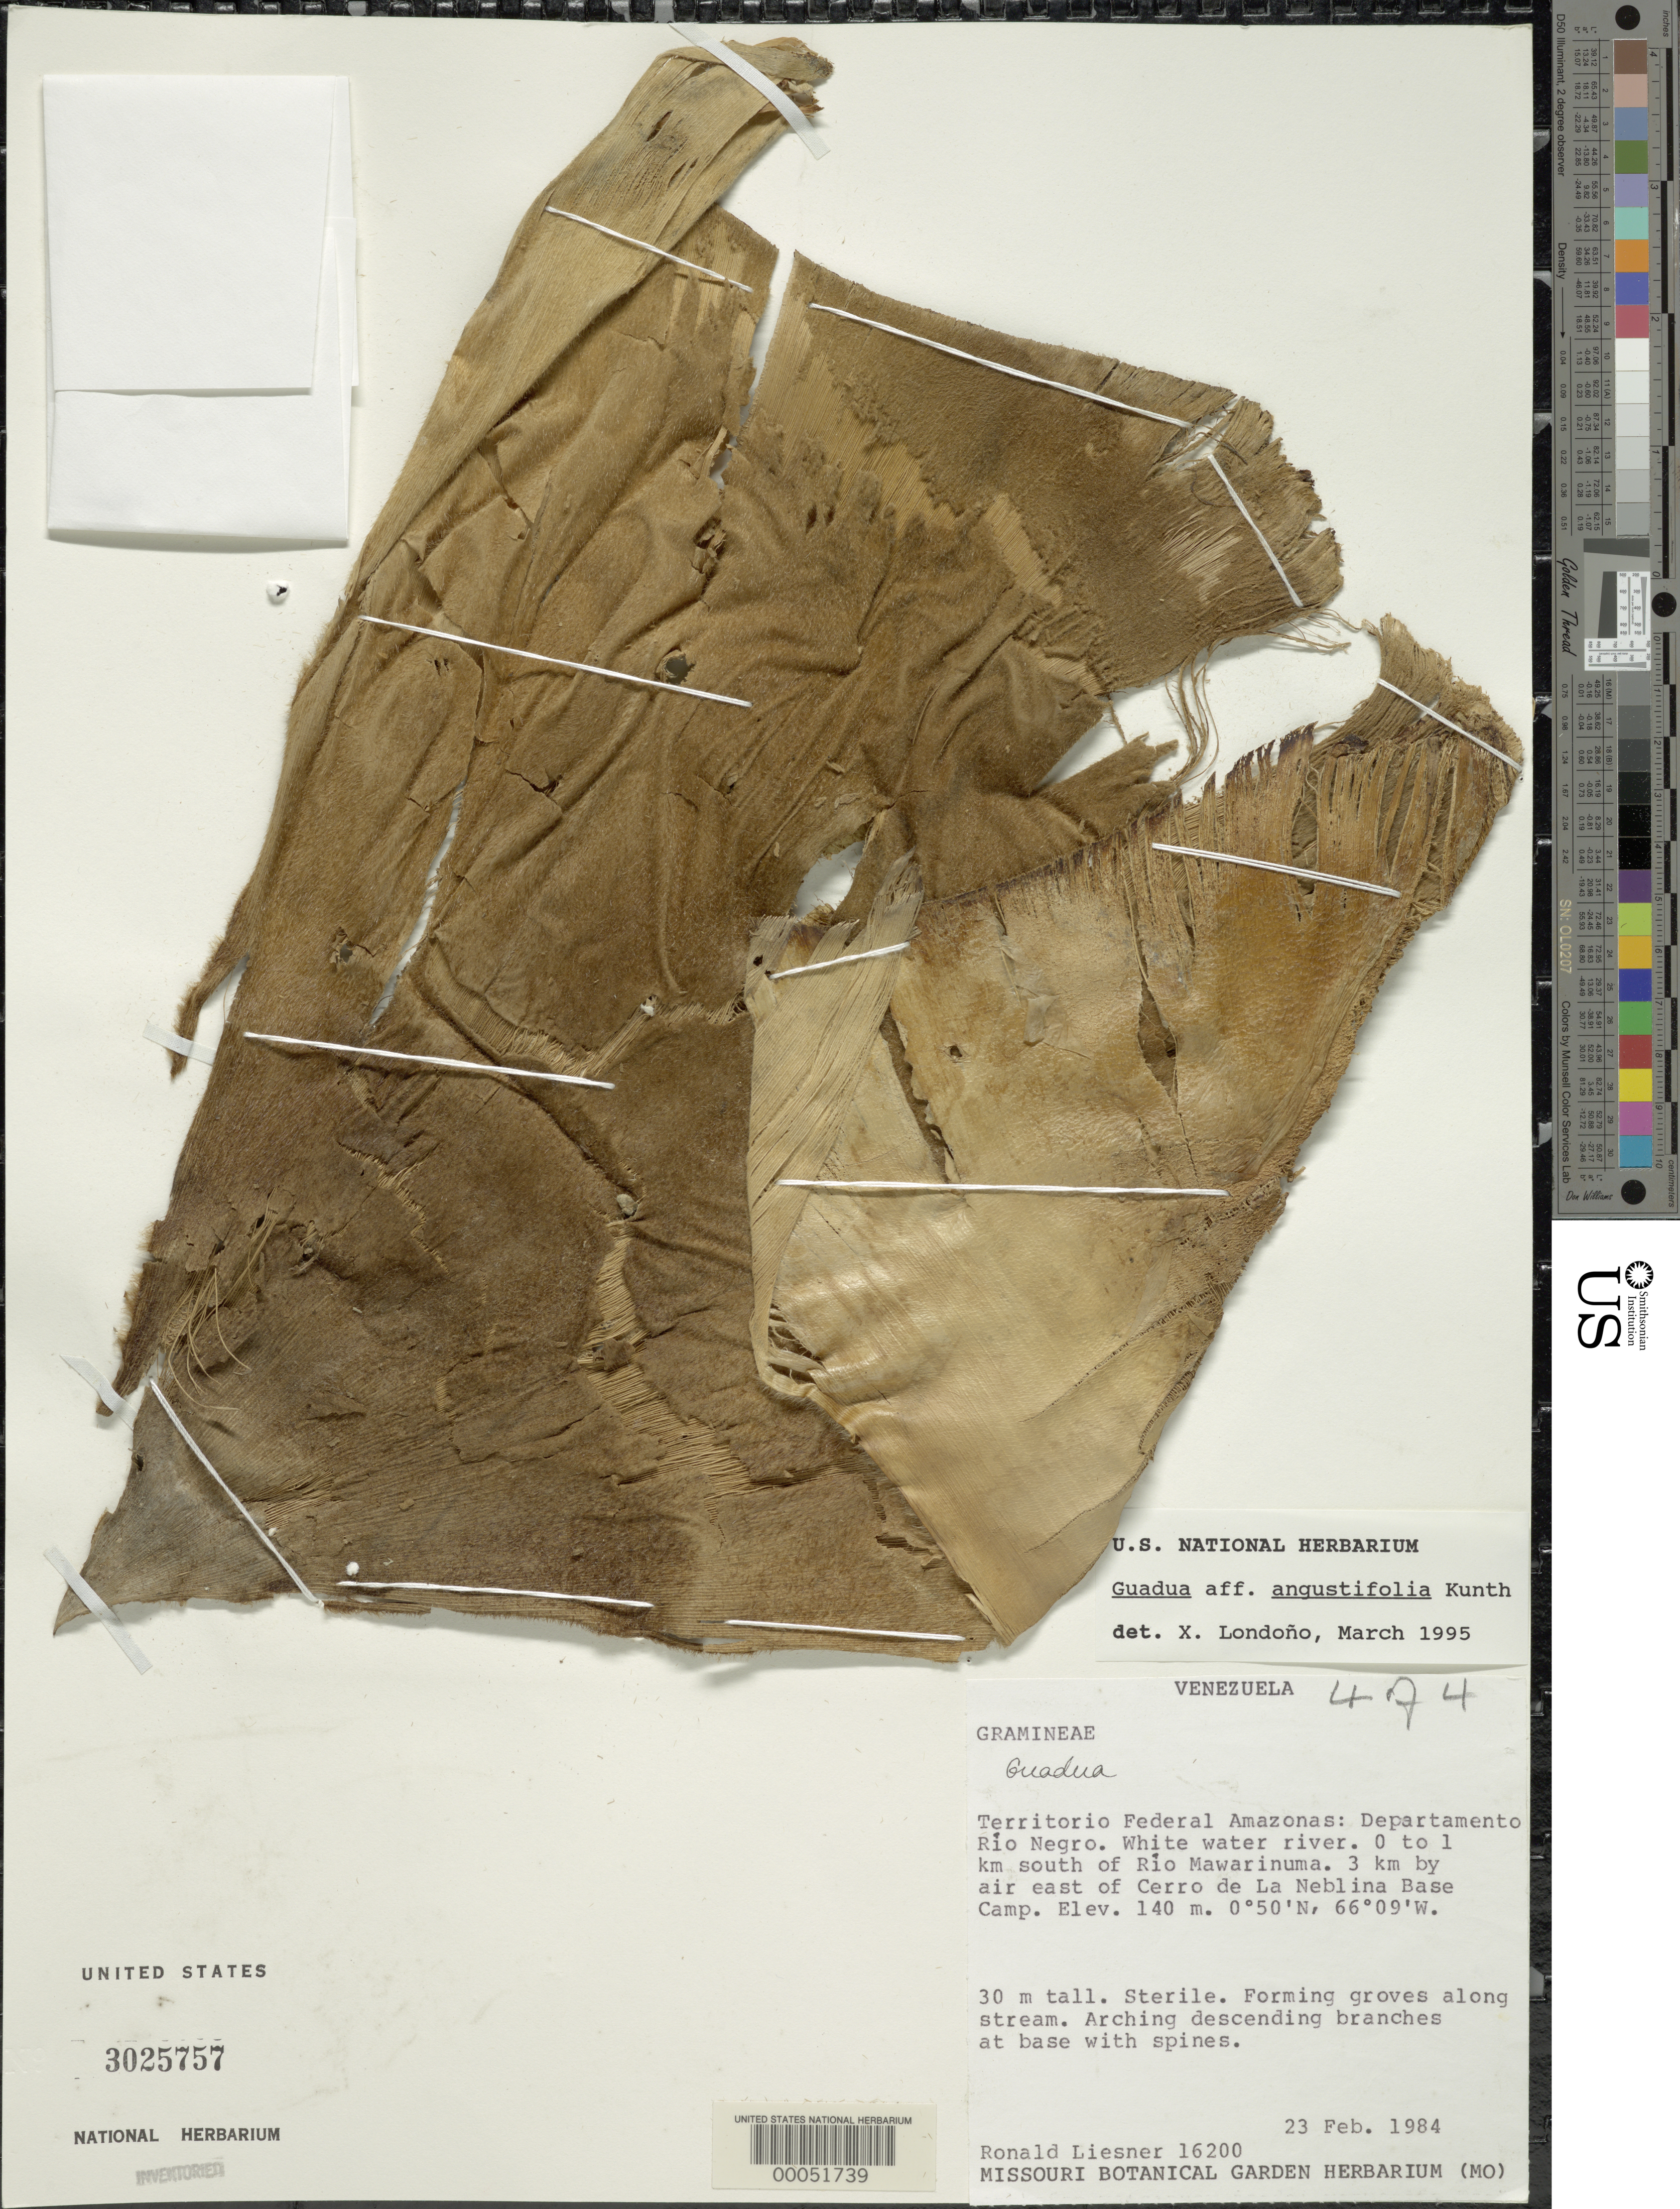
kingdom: Plantae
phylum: Tracheophyta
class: Liliopsida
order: Poales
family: Poaceae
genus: Guadua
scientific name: Guadua angustifolia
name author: Kunth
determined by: Londoño, X., (TULV), Jardin Botanico "Juan Maria Cespedes"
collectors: R. L. Liesner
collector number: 16200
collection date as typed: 23 Feb 1984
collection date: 1984-02-23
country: Venezuela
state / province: Amazonas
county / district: Rio Negro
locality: Rio mawarinuma, lat 00 50'n: long 66 09'w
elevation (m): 140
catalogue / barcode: US 3025757